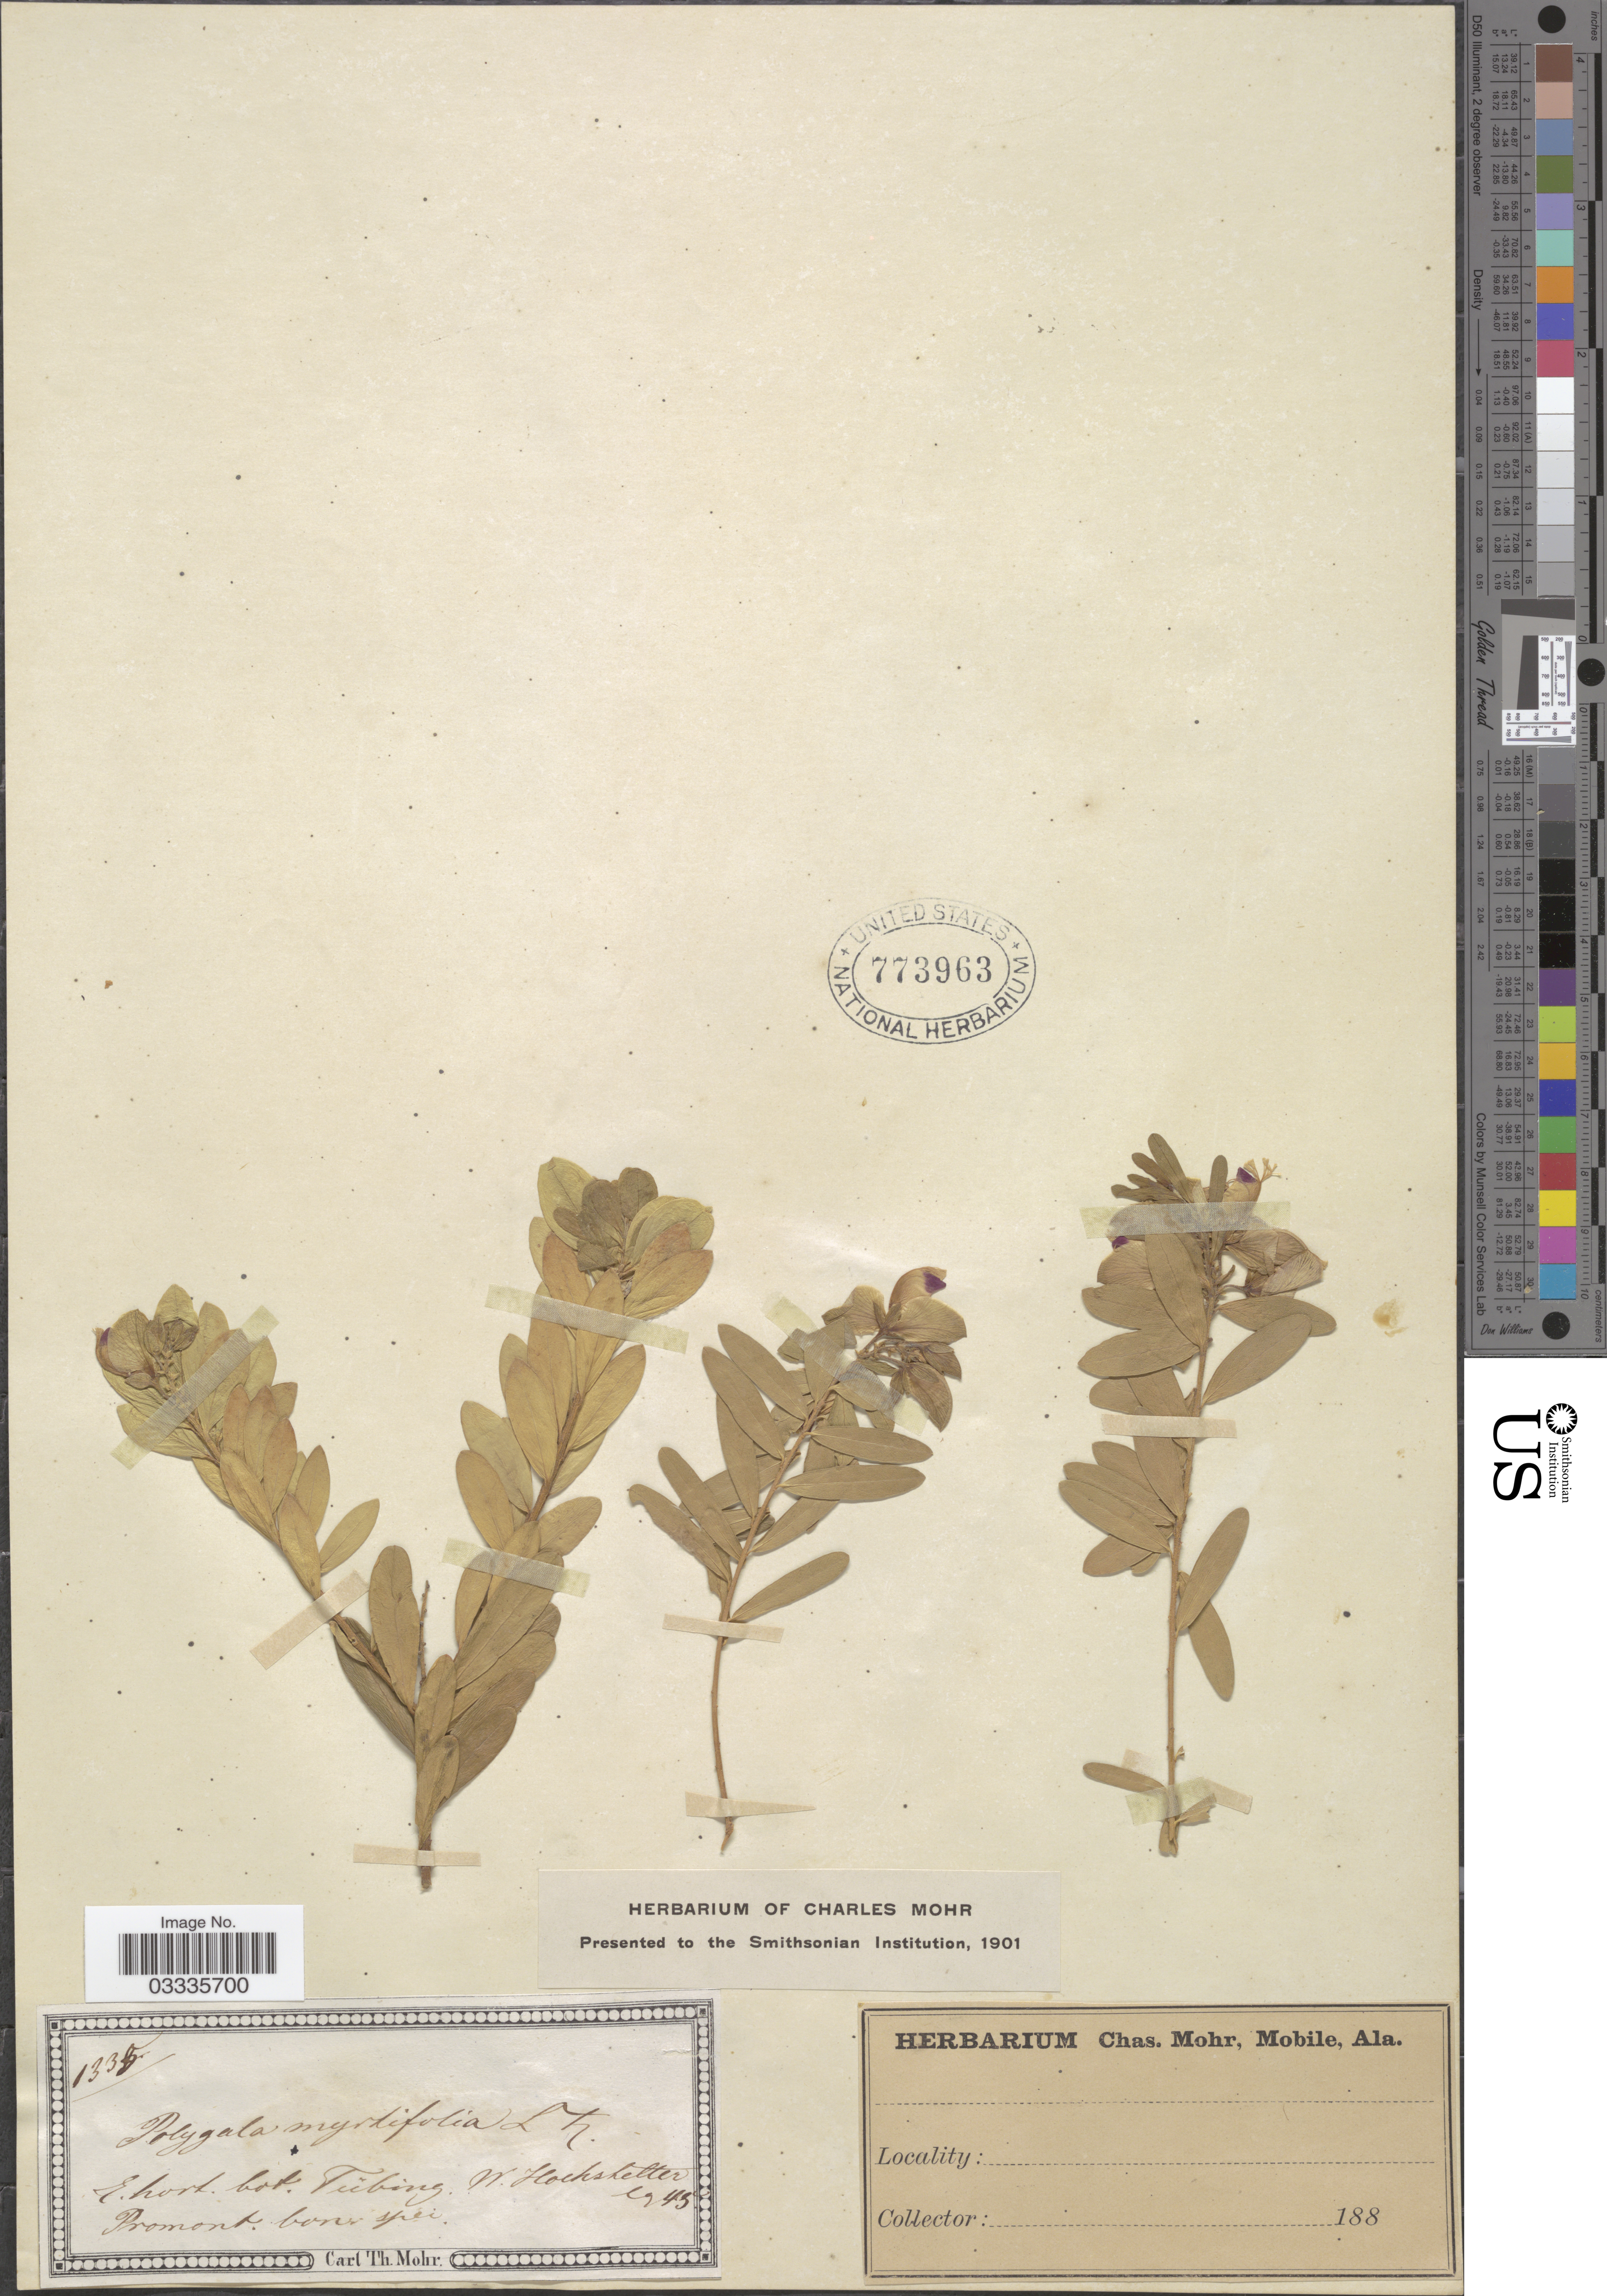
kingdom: Plantae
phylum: Tracheophyta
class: Magnoliopsida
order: Fabales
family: Polygalaceae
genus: Polygala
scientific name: Polygala myrtifolia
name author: L.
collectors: W. Hochstetter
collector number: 1335*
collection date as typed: Transcribed d/m/y: //45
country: Germany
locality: E. hort. bot. Tübing. Promont boni spei.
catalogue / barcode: US 773963